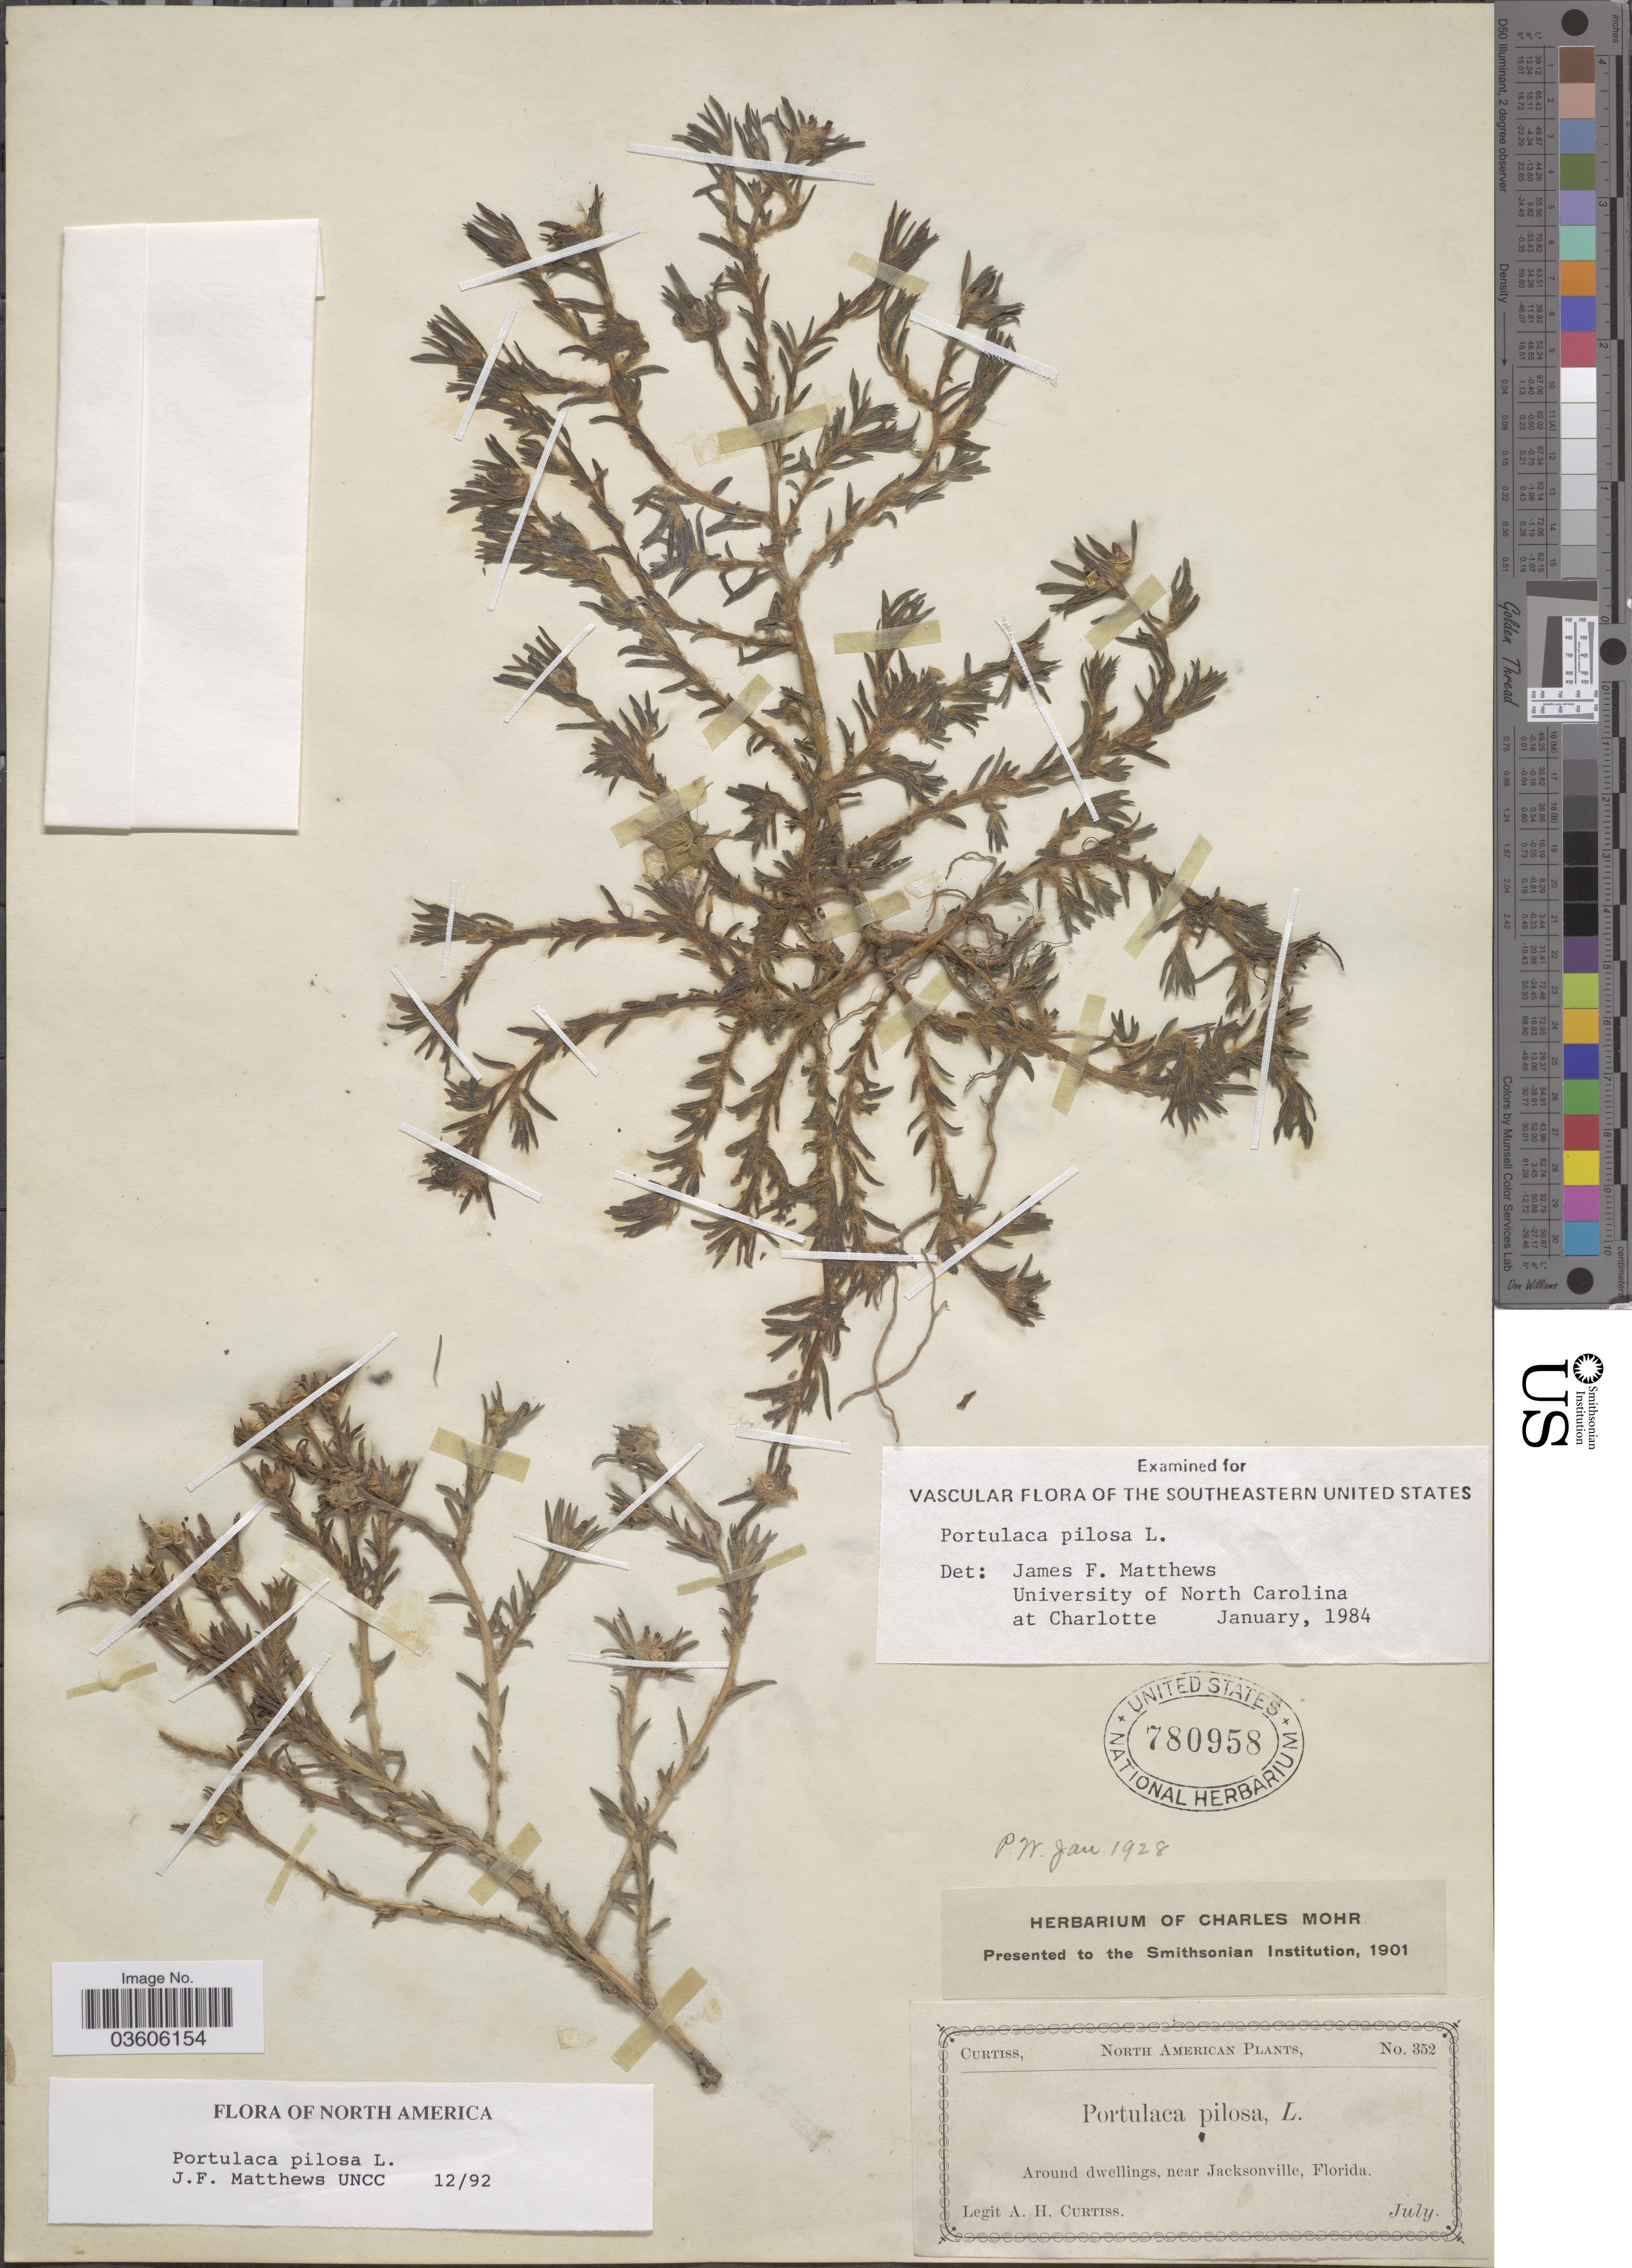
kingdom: Plantae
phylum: Tracheophyta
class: Magnoliopsida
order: Caryophyllales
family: Portulacaceae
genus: Portulaca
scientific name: Portulaca pilosa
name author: L.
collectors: A. H. Curtiss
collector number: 352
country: United States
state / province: Florida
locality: Around dwellings, near Jacksonville.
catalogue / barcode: US 780958